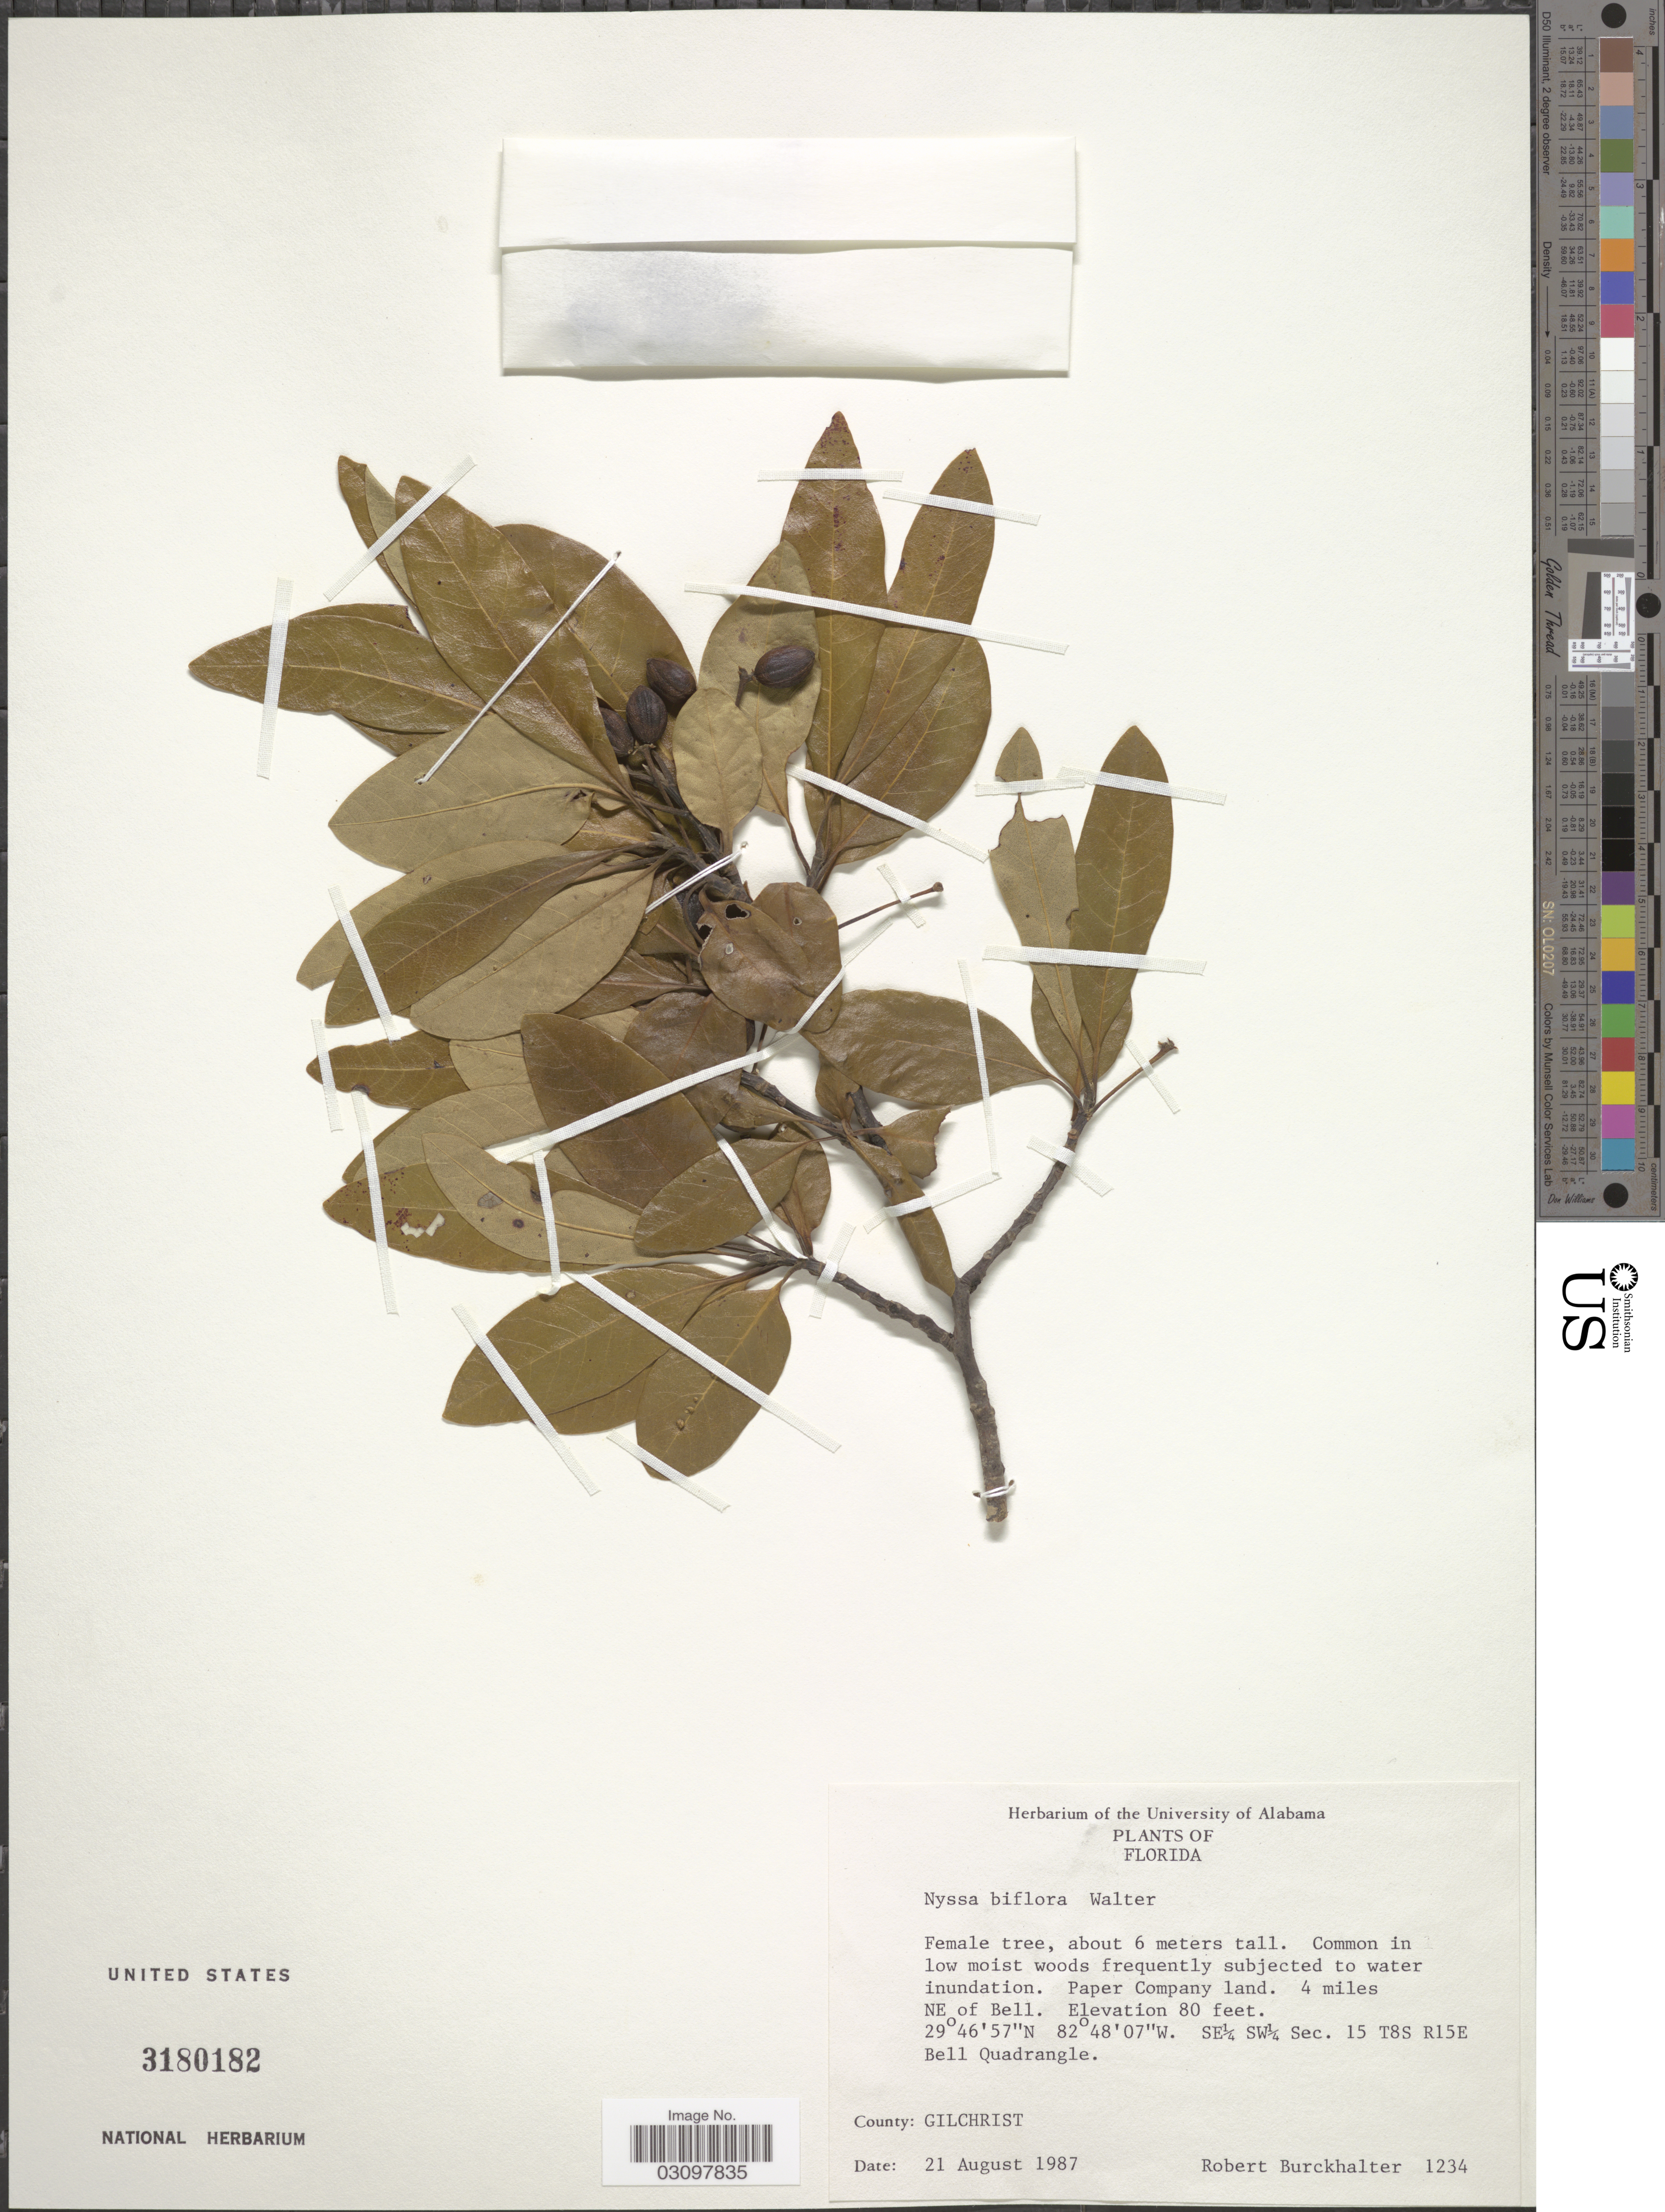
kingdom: Plantae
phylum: Tracheophyta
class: Magnoliopsida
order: Cornales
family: Nyssaceae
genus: Nyssa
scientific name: Nyssa biflora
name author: Walter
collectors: R. Burckhalter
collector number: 1234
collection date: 1987-08-21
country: United States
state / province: Florida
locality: Paper Company land. 4 miles NE of Bell. SE¼ SW¼ Sec. 15 T8S R15E Bell Quadrangle. County: Gilchrist.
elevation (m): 24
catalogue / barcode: US 3180182